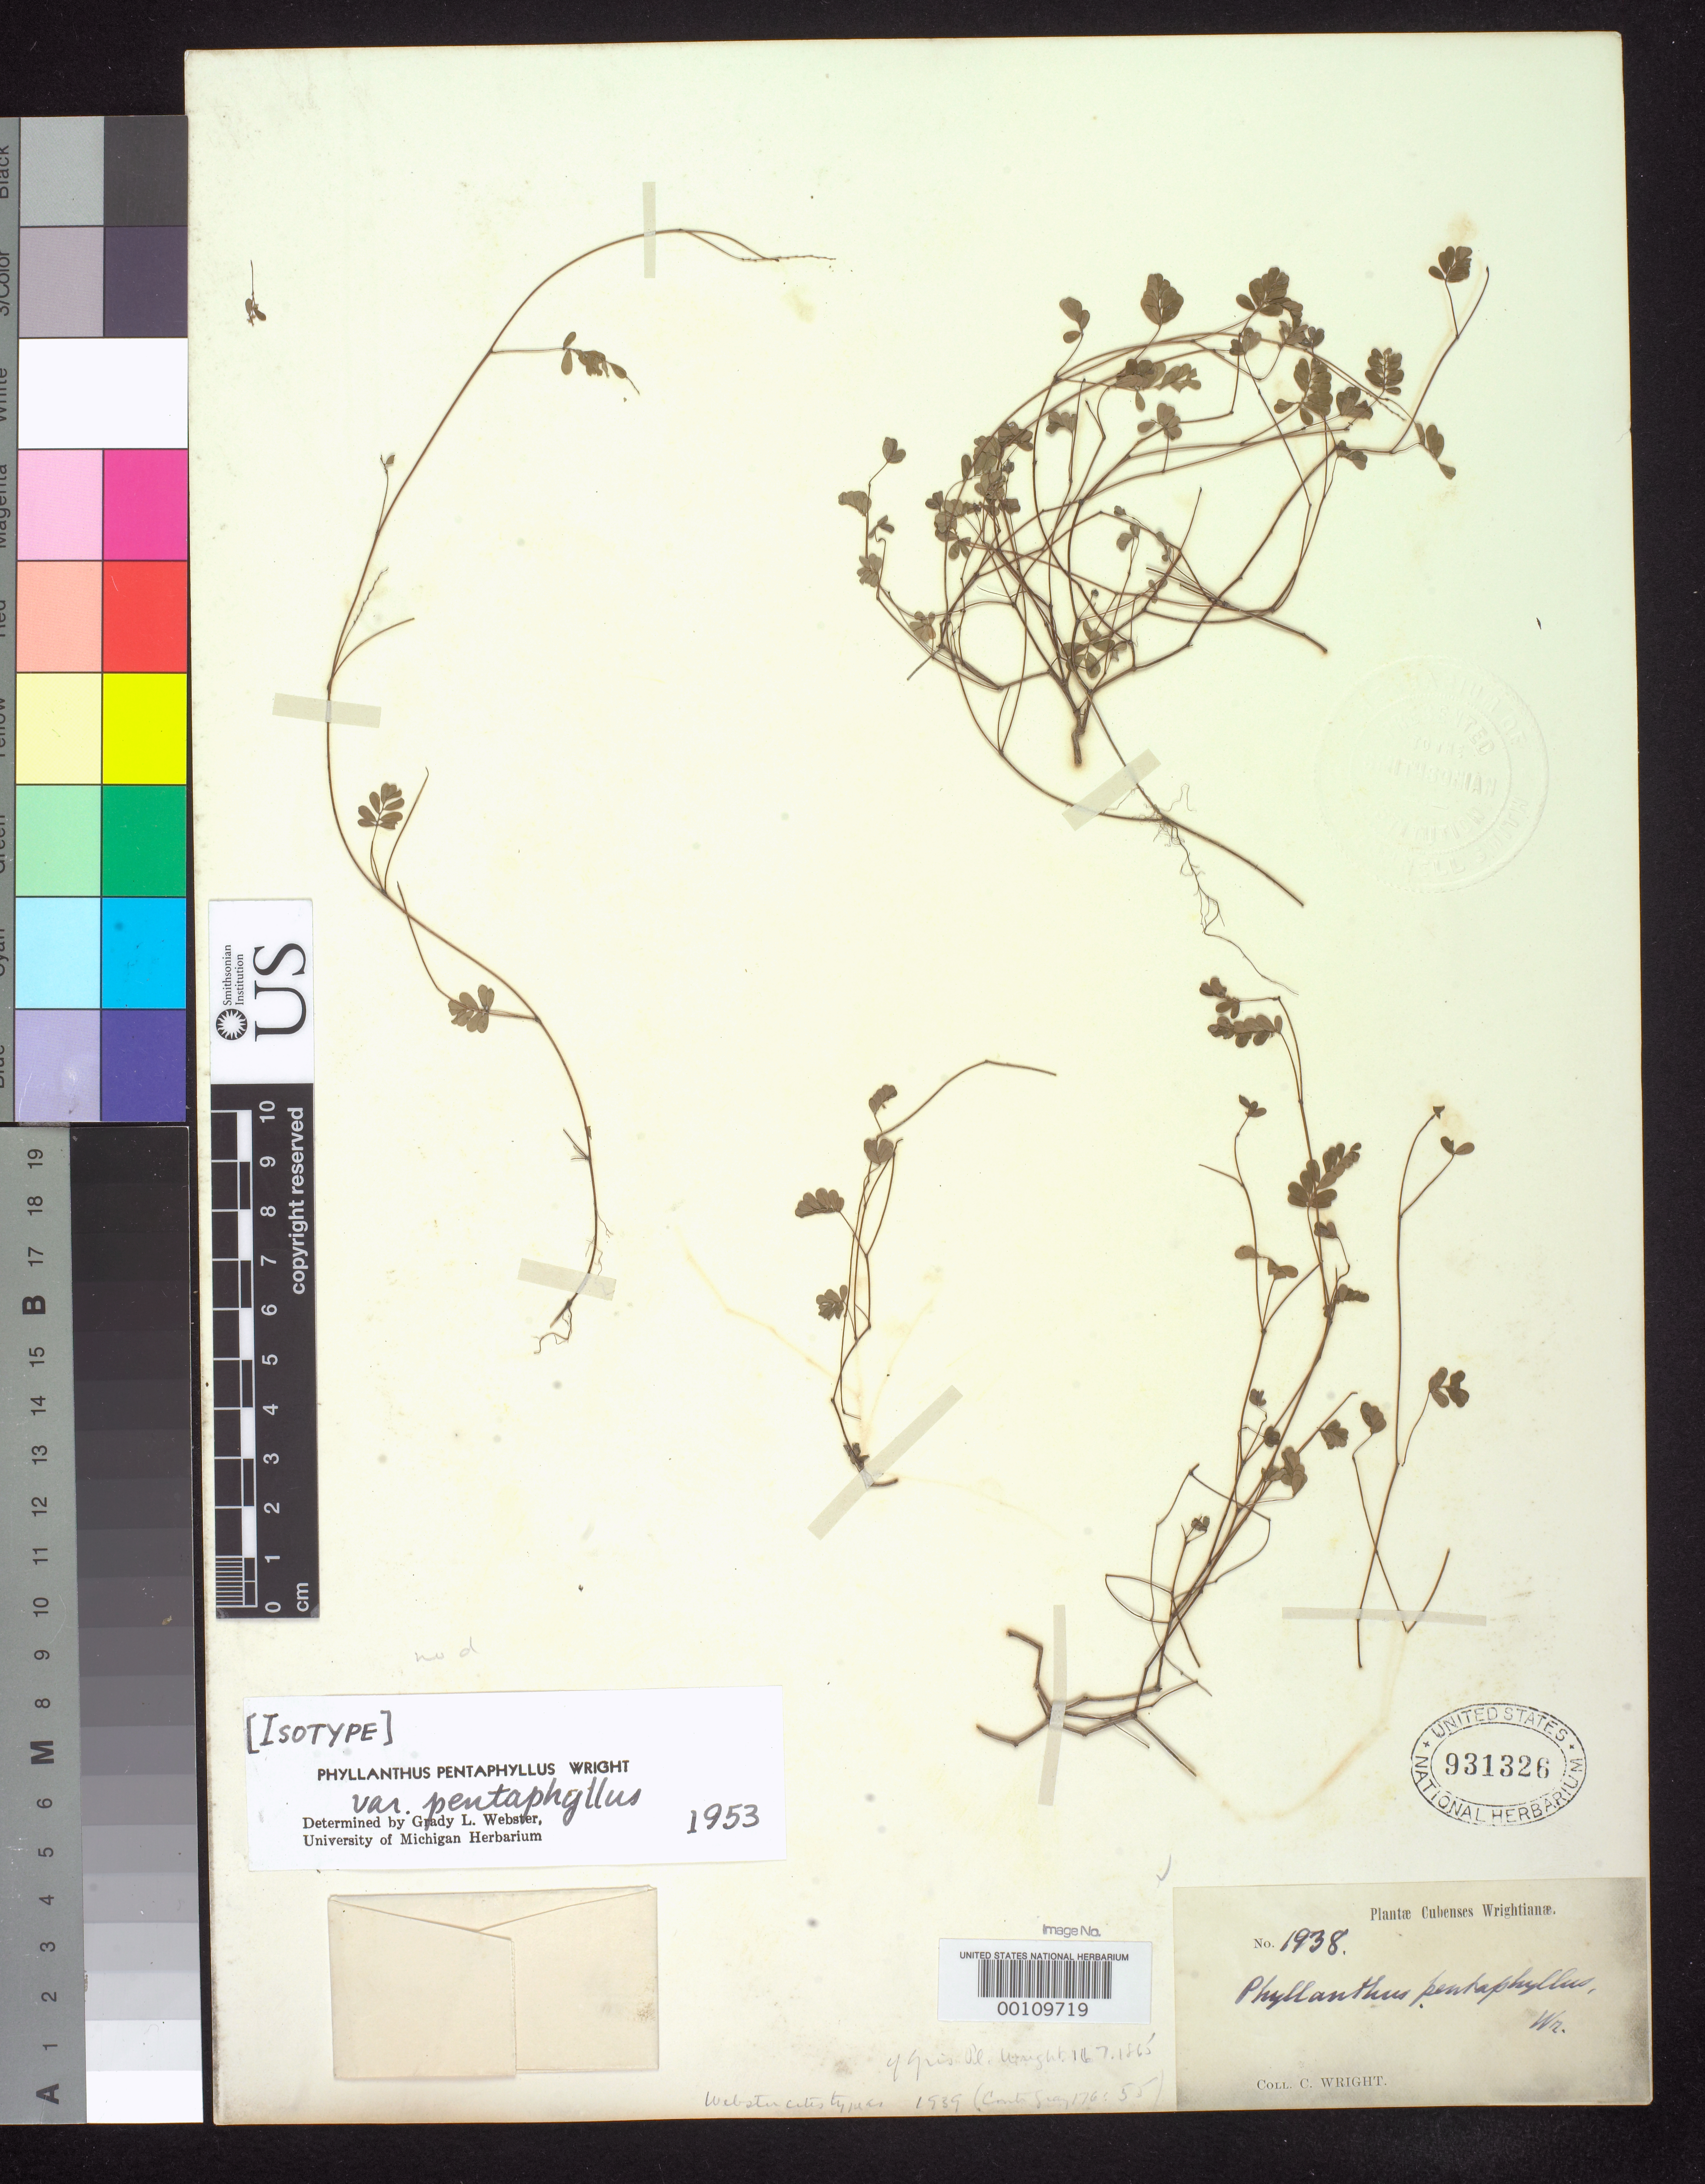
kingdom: Plantae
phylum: Tracheophyta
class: Magnoliopsida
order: Malpighiales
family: Phyllanthaceae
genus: Phyllanthus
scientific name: Phyllanthus pentaphyllus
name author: C. Wright ex Griseb.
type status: Isotype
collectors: C. Wright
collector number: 1938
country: Cuba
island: Greater Antilles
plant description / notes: Specimen ex John Donnell Smith Herbarium.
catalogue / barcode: US 931326